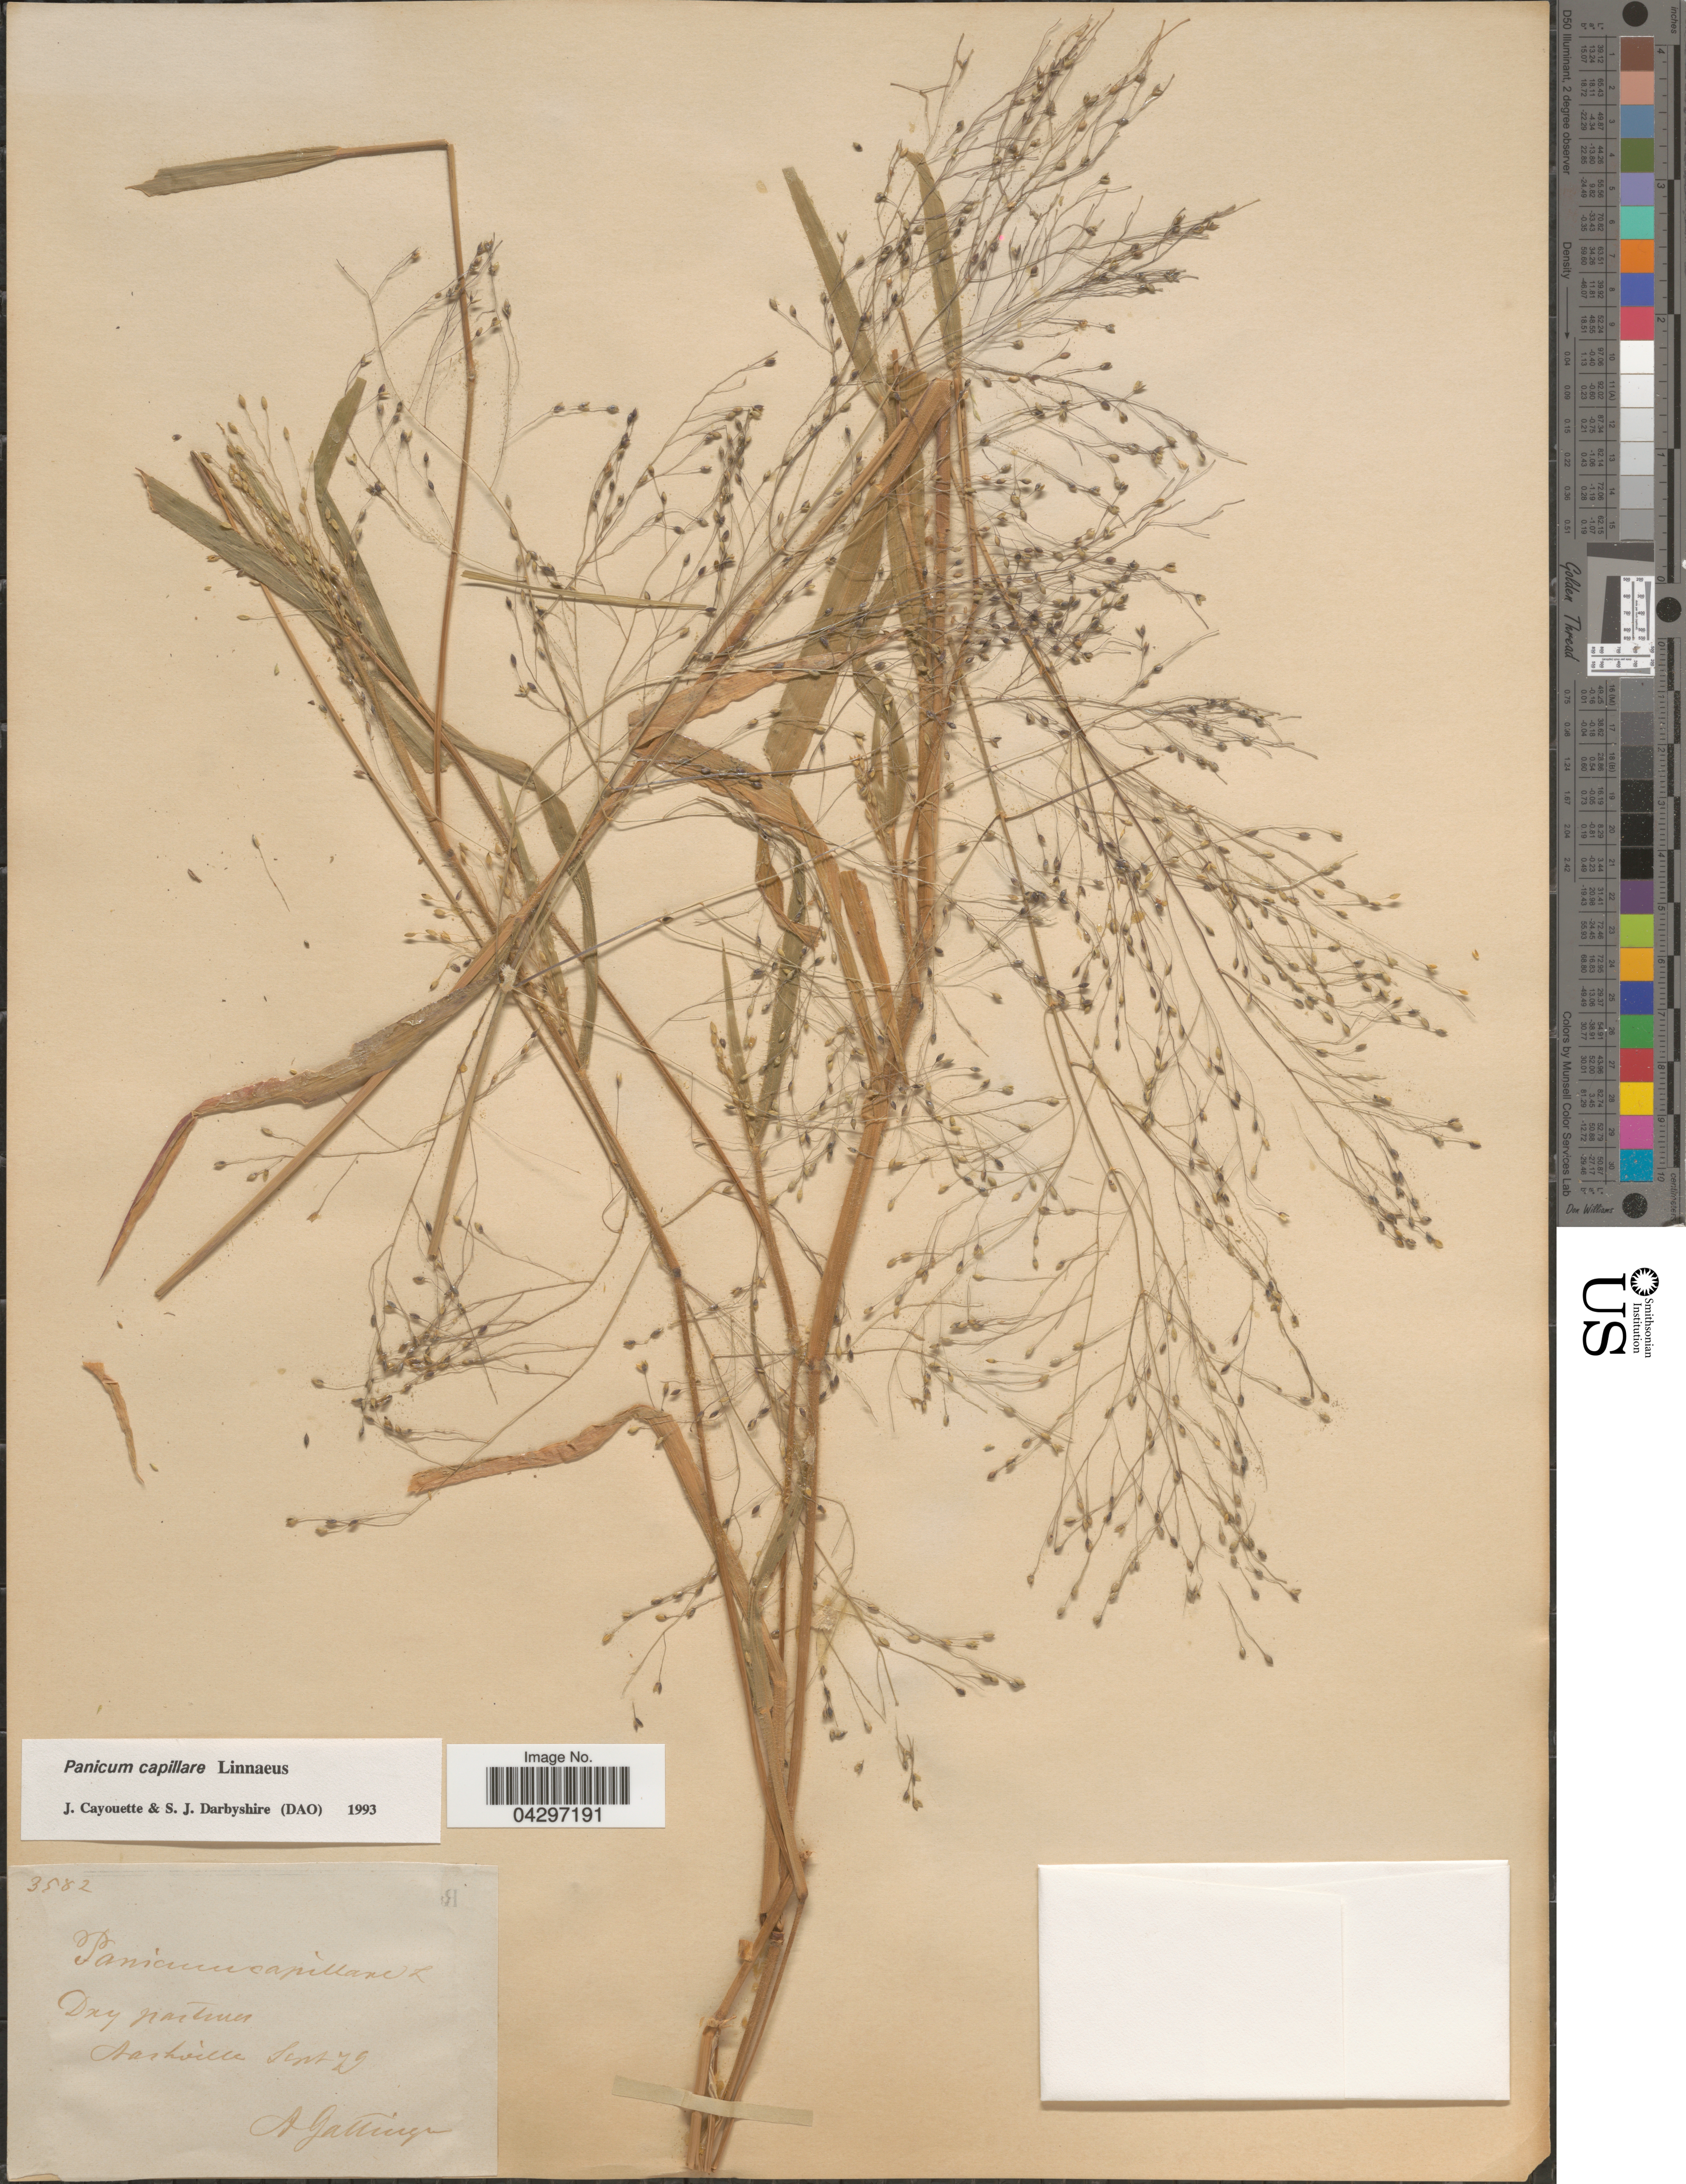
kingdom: Plantae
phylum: Tracheophyta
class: Liliopsida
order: Poales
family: Poaceae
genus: Panicum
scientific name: Panicum capillare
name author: L.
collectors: A. Gattinger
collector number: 3582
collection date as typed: Transcribed d/m/y: /9/79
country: United States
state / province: Tennessee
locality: Nashville.